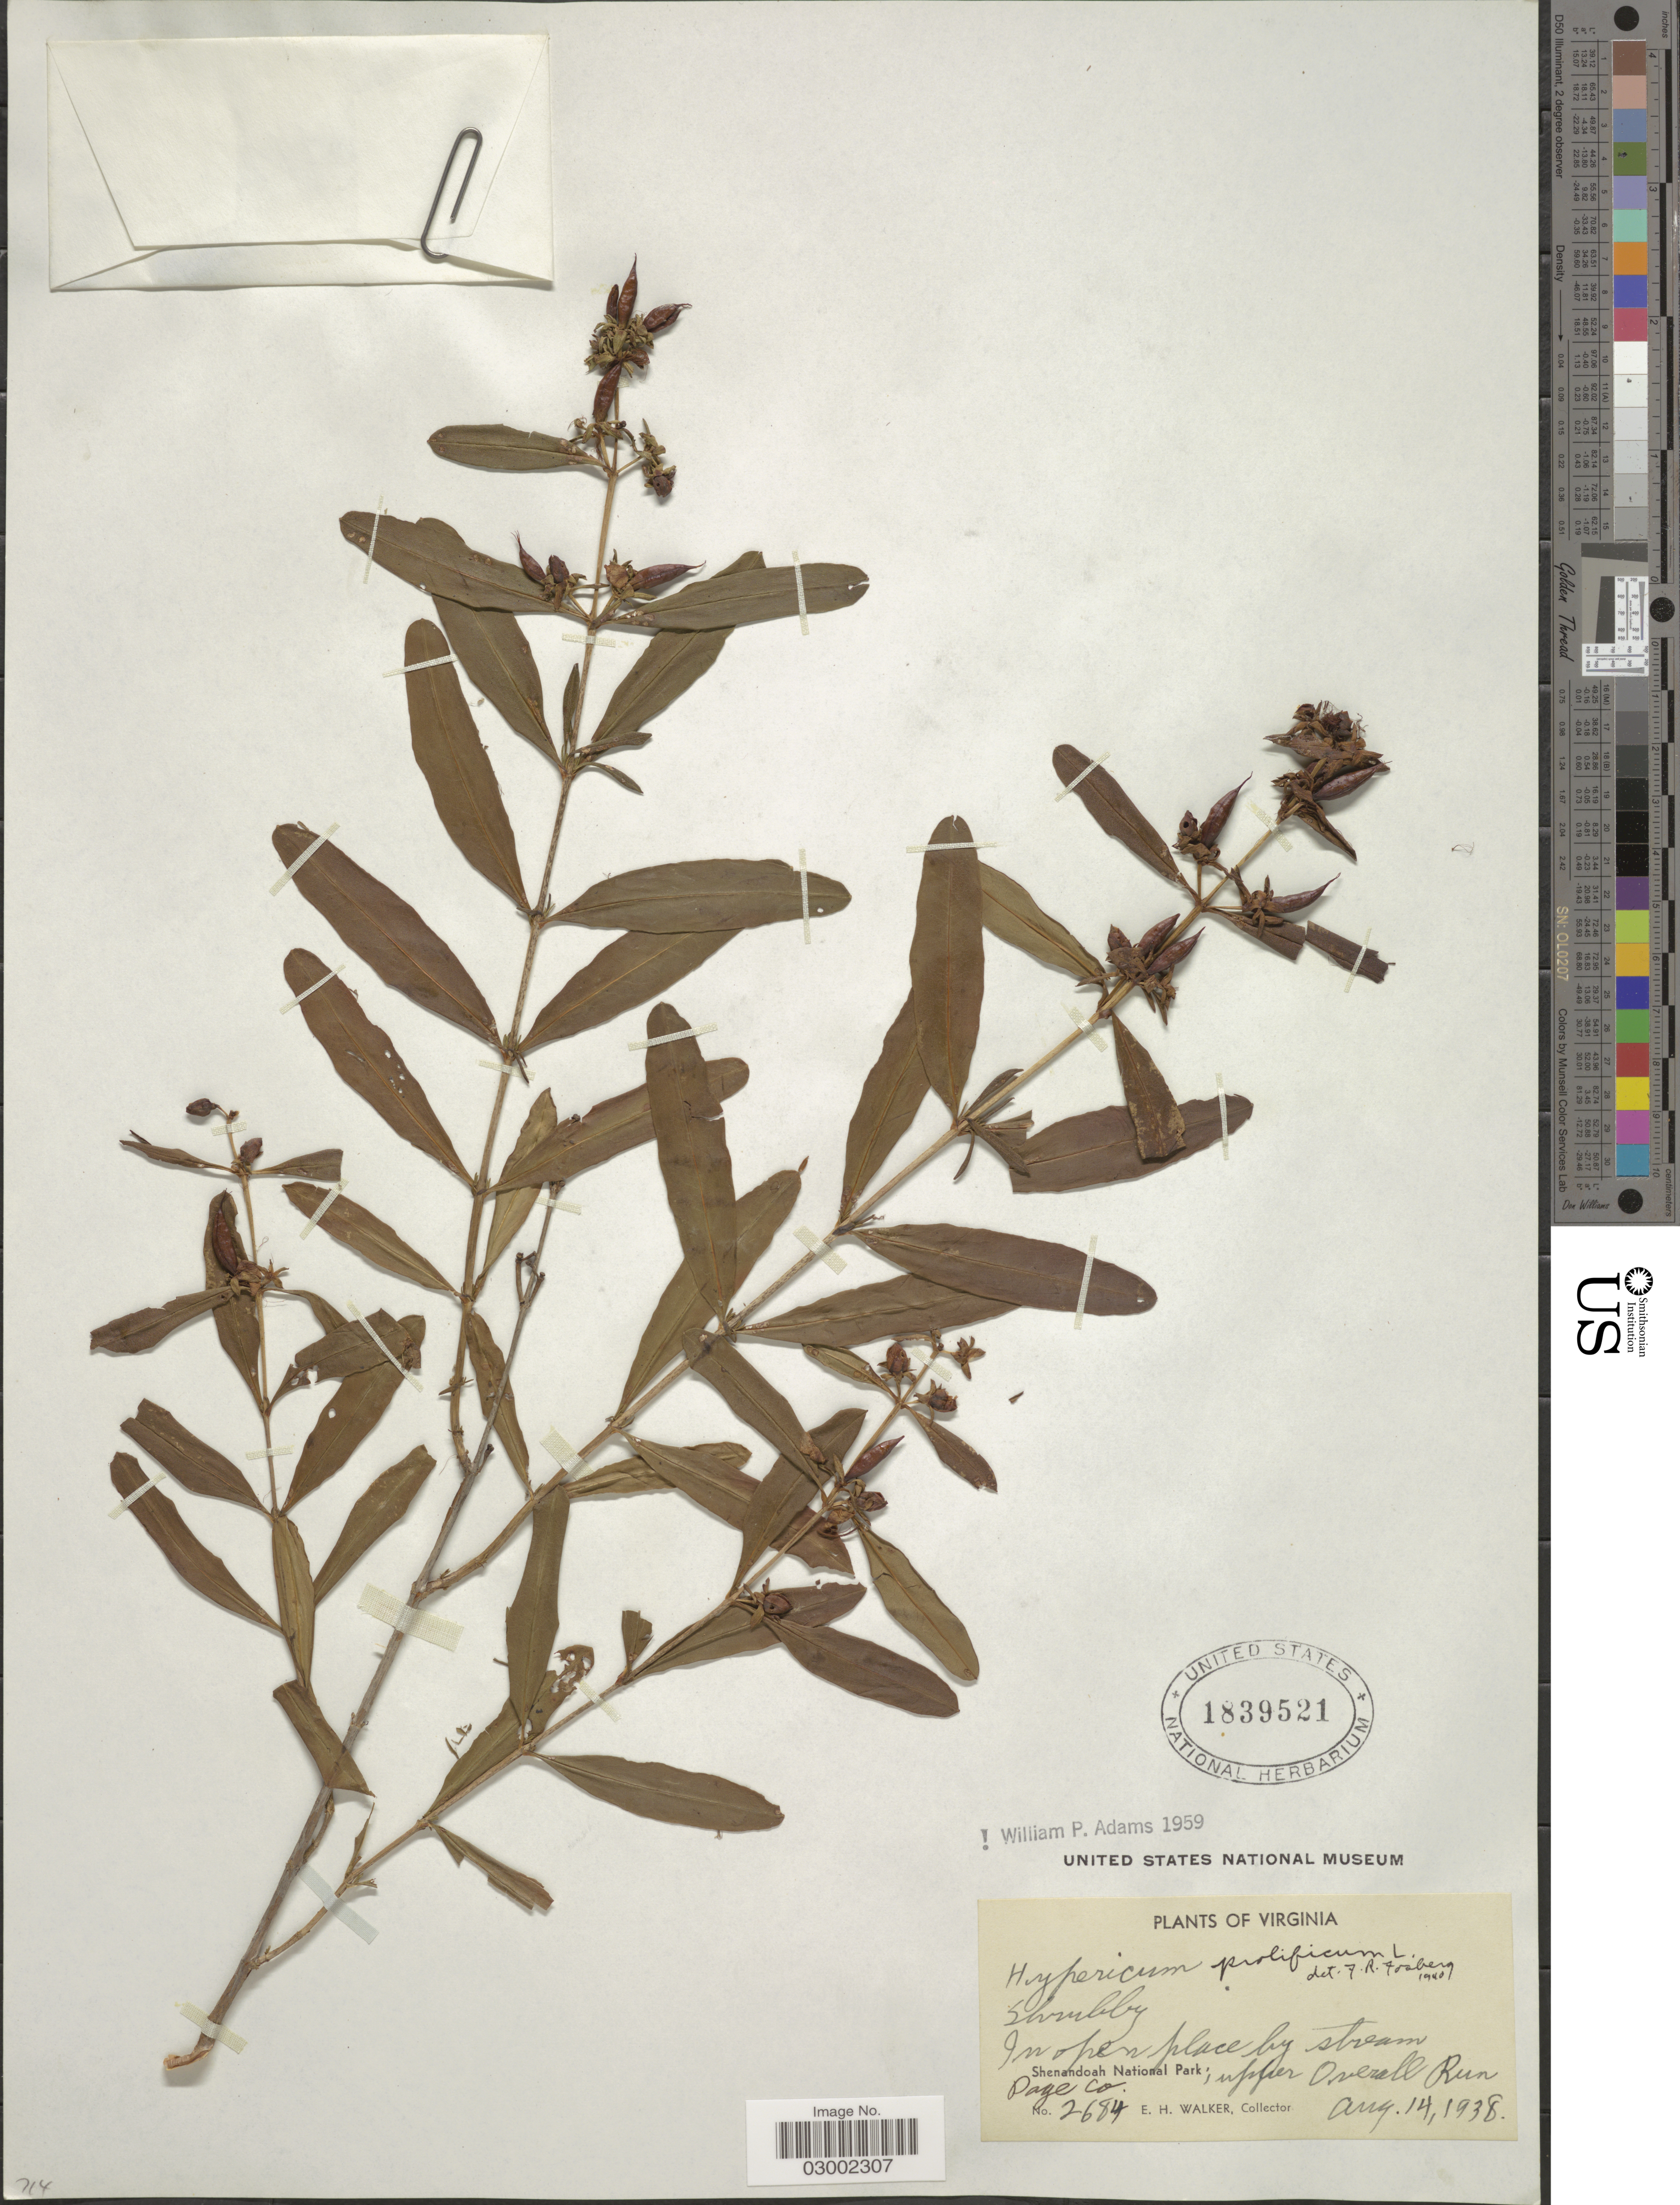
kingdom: Plantae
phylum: Tracheophyta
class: Magnoliopsida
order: Malpighiales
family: Hypericaceae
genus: Hypericum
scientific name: Hypericum prolificum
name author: L.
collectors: E. H. Walker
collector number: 2684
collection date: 1938-08-14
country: United States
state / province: Virginia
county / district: Rappahannock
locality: Shenandoah National Park; upper Overall Run Pahe Co.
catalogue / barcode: US 1839521